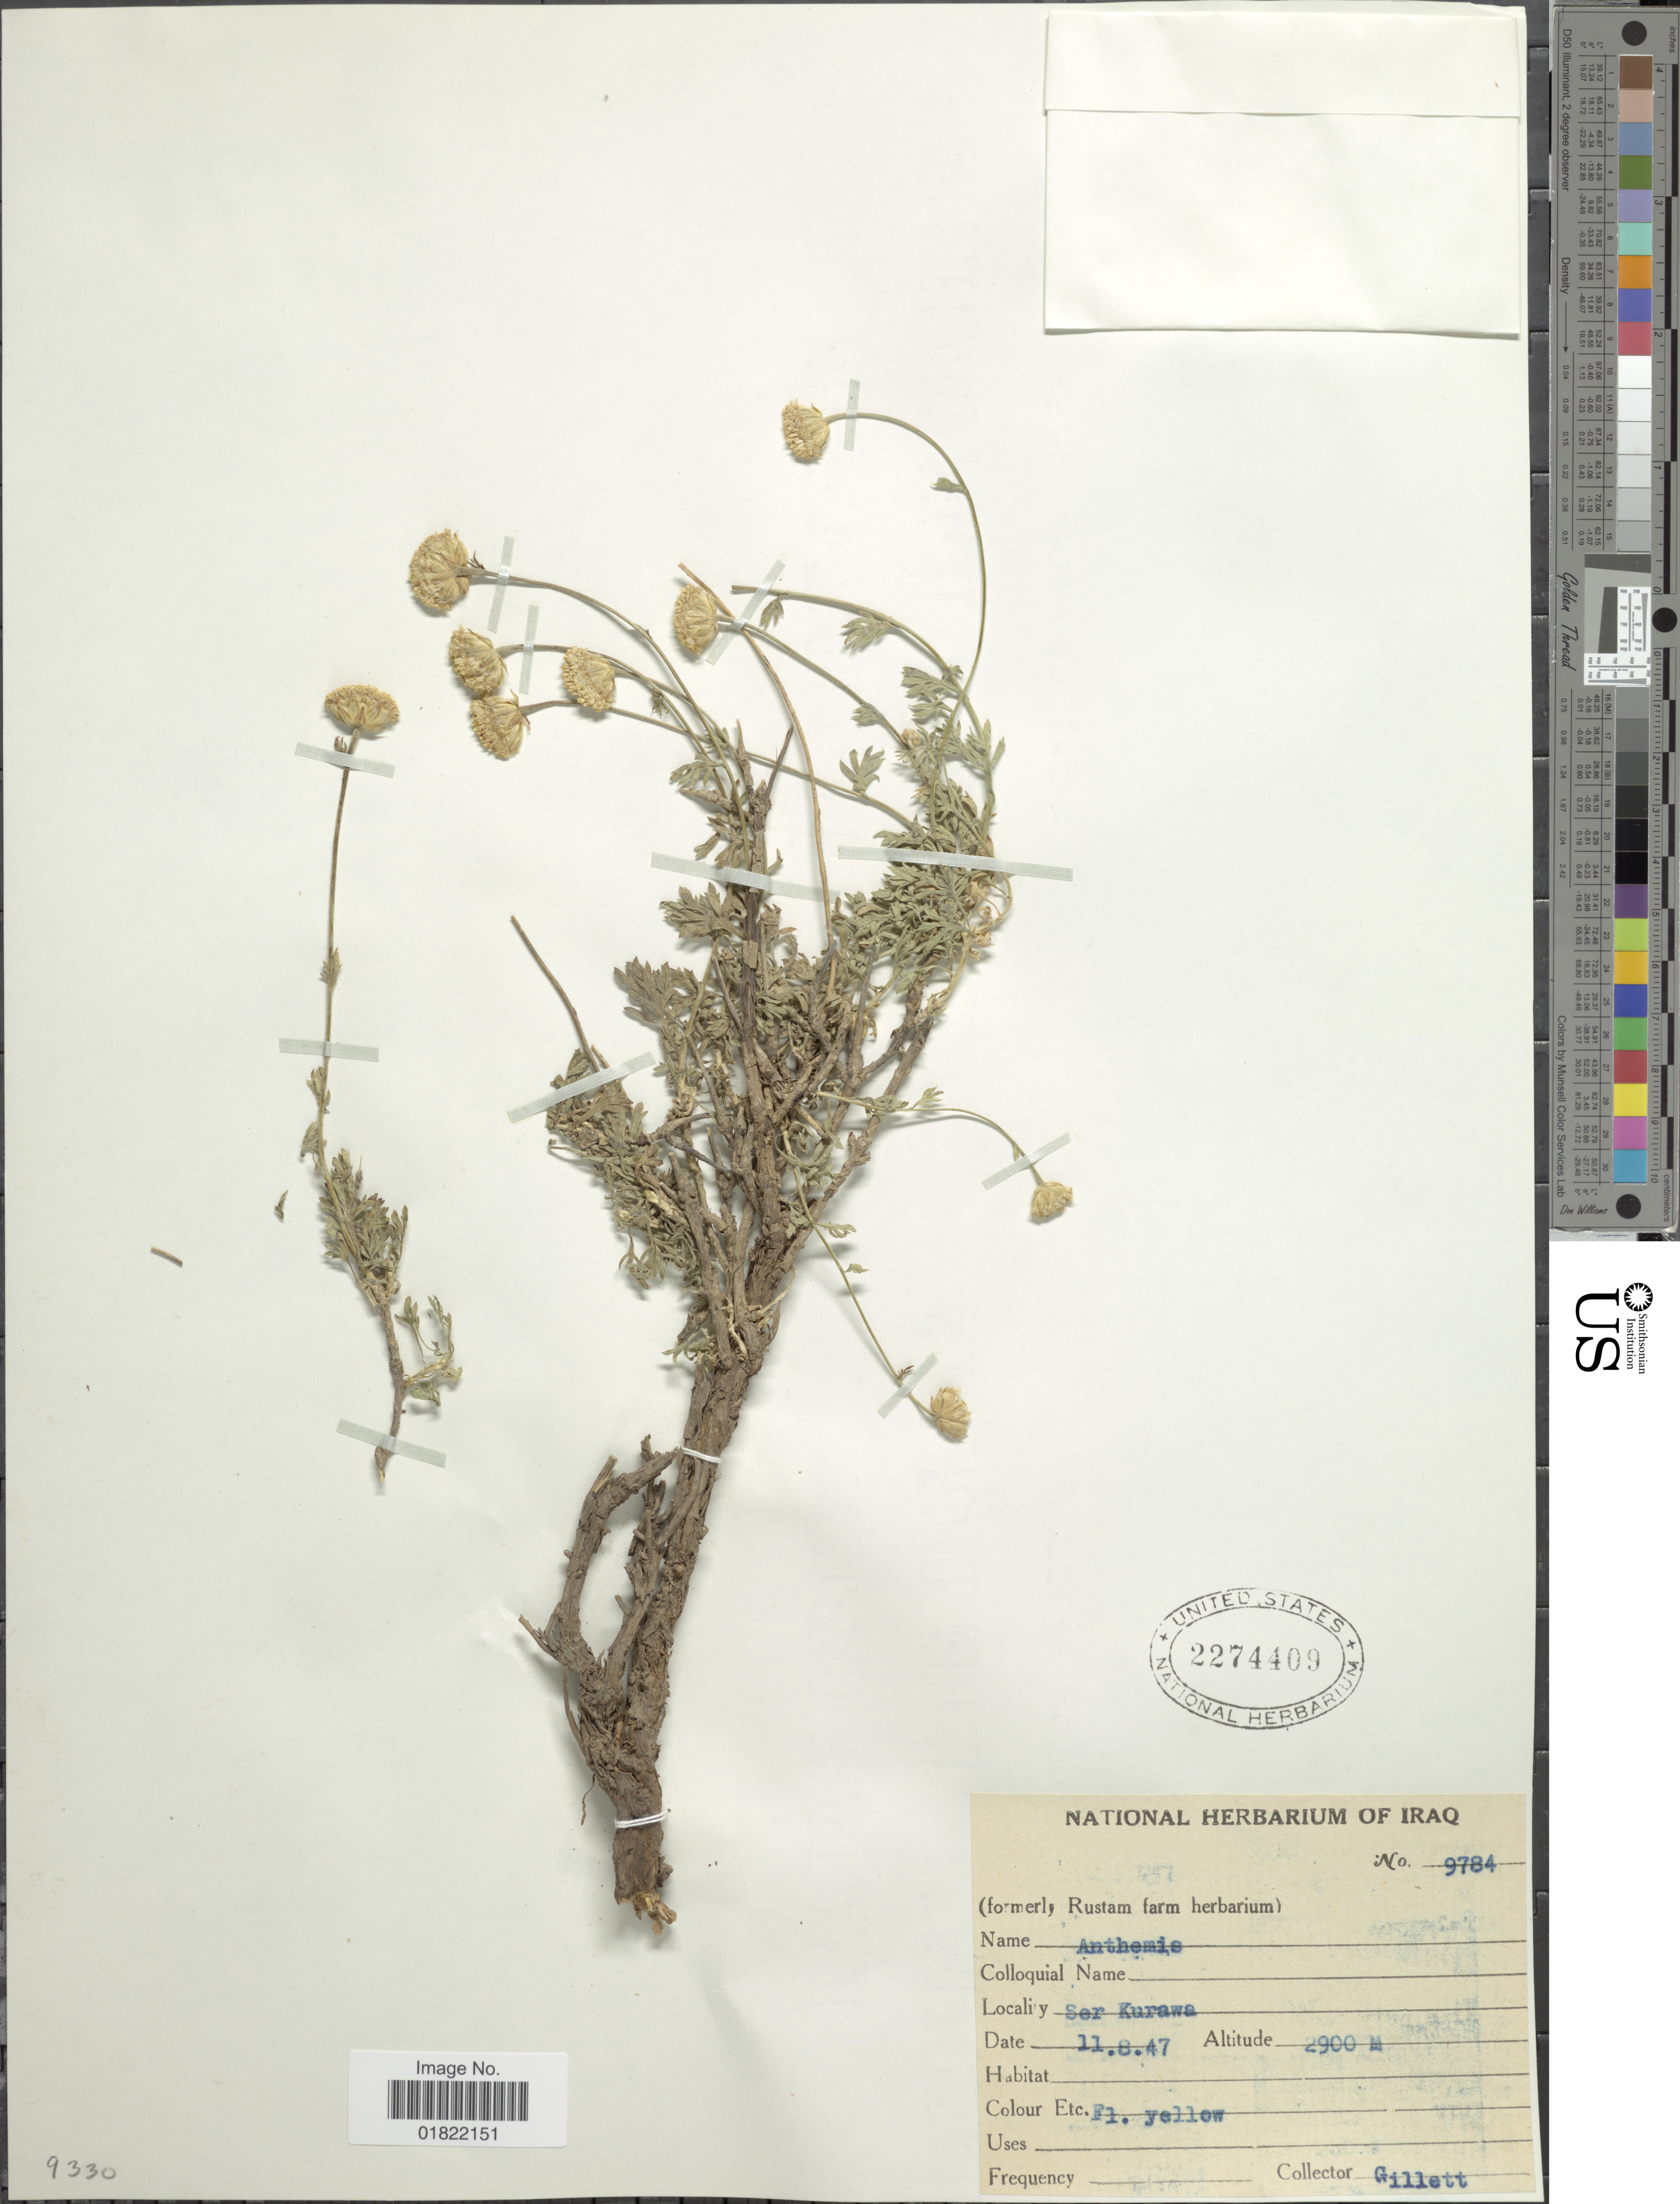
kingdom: Plantae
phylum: Tracheophyta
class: Magnoliopsida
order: Asterales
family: Asteraceae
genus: Anthemis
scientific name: Anthemis sp.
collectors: Gillett, --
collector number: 9784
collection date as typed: Transcribed d/m/y: 11/8/47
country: Iraq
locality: Ser Kurawa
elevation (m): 2900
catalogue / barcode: US 2274409